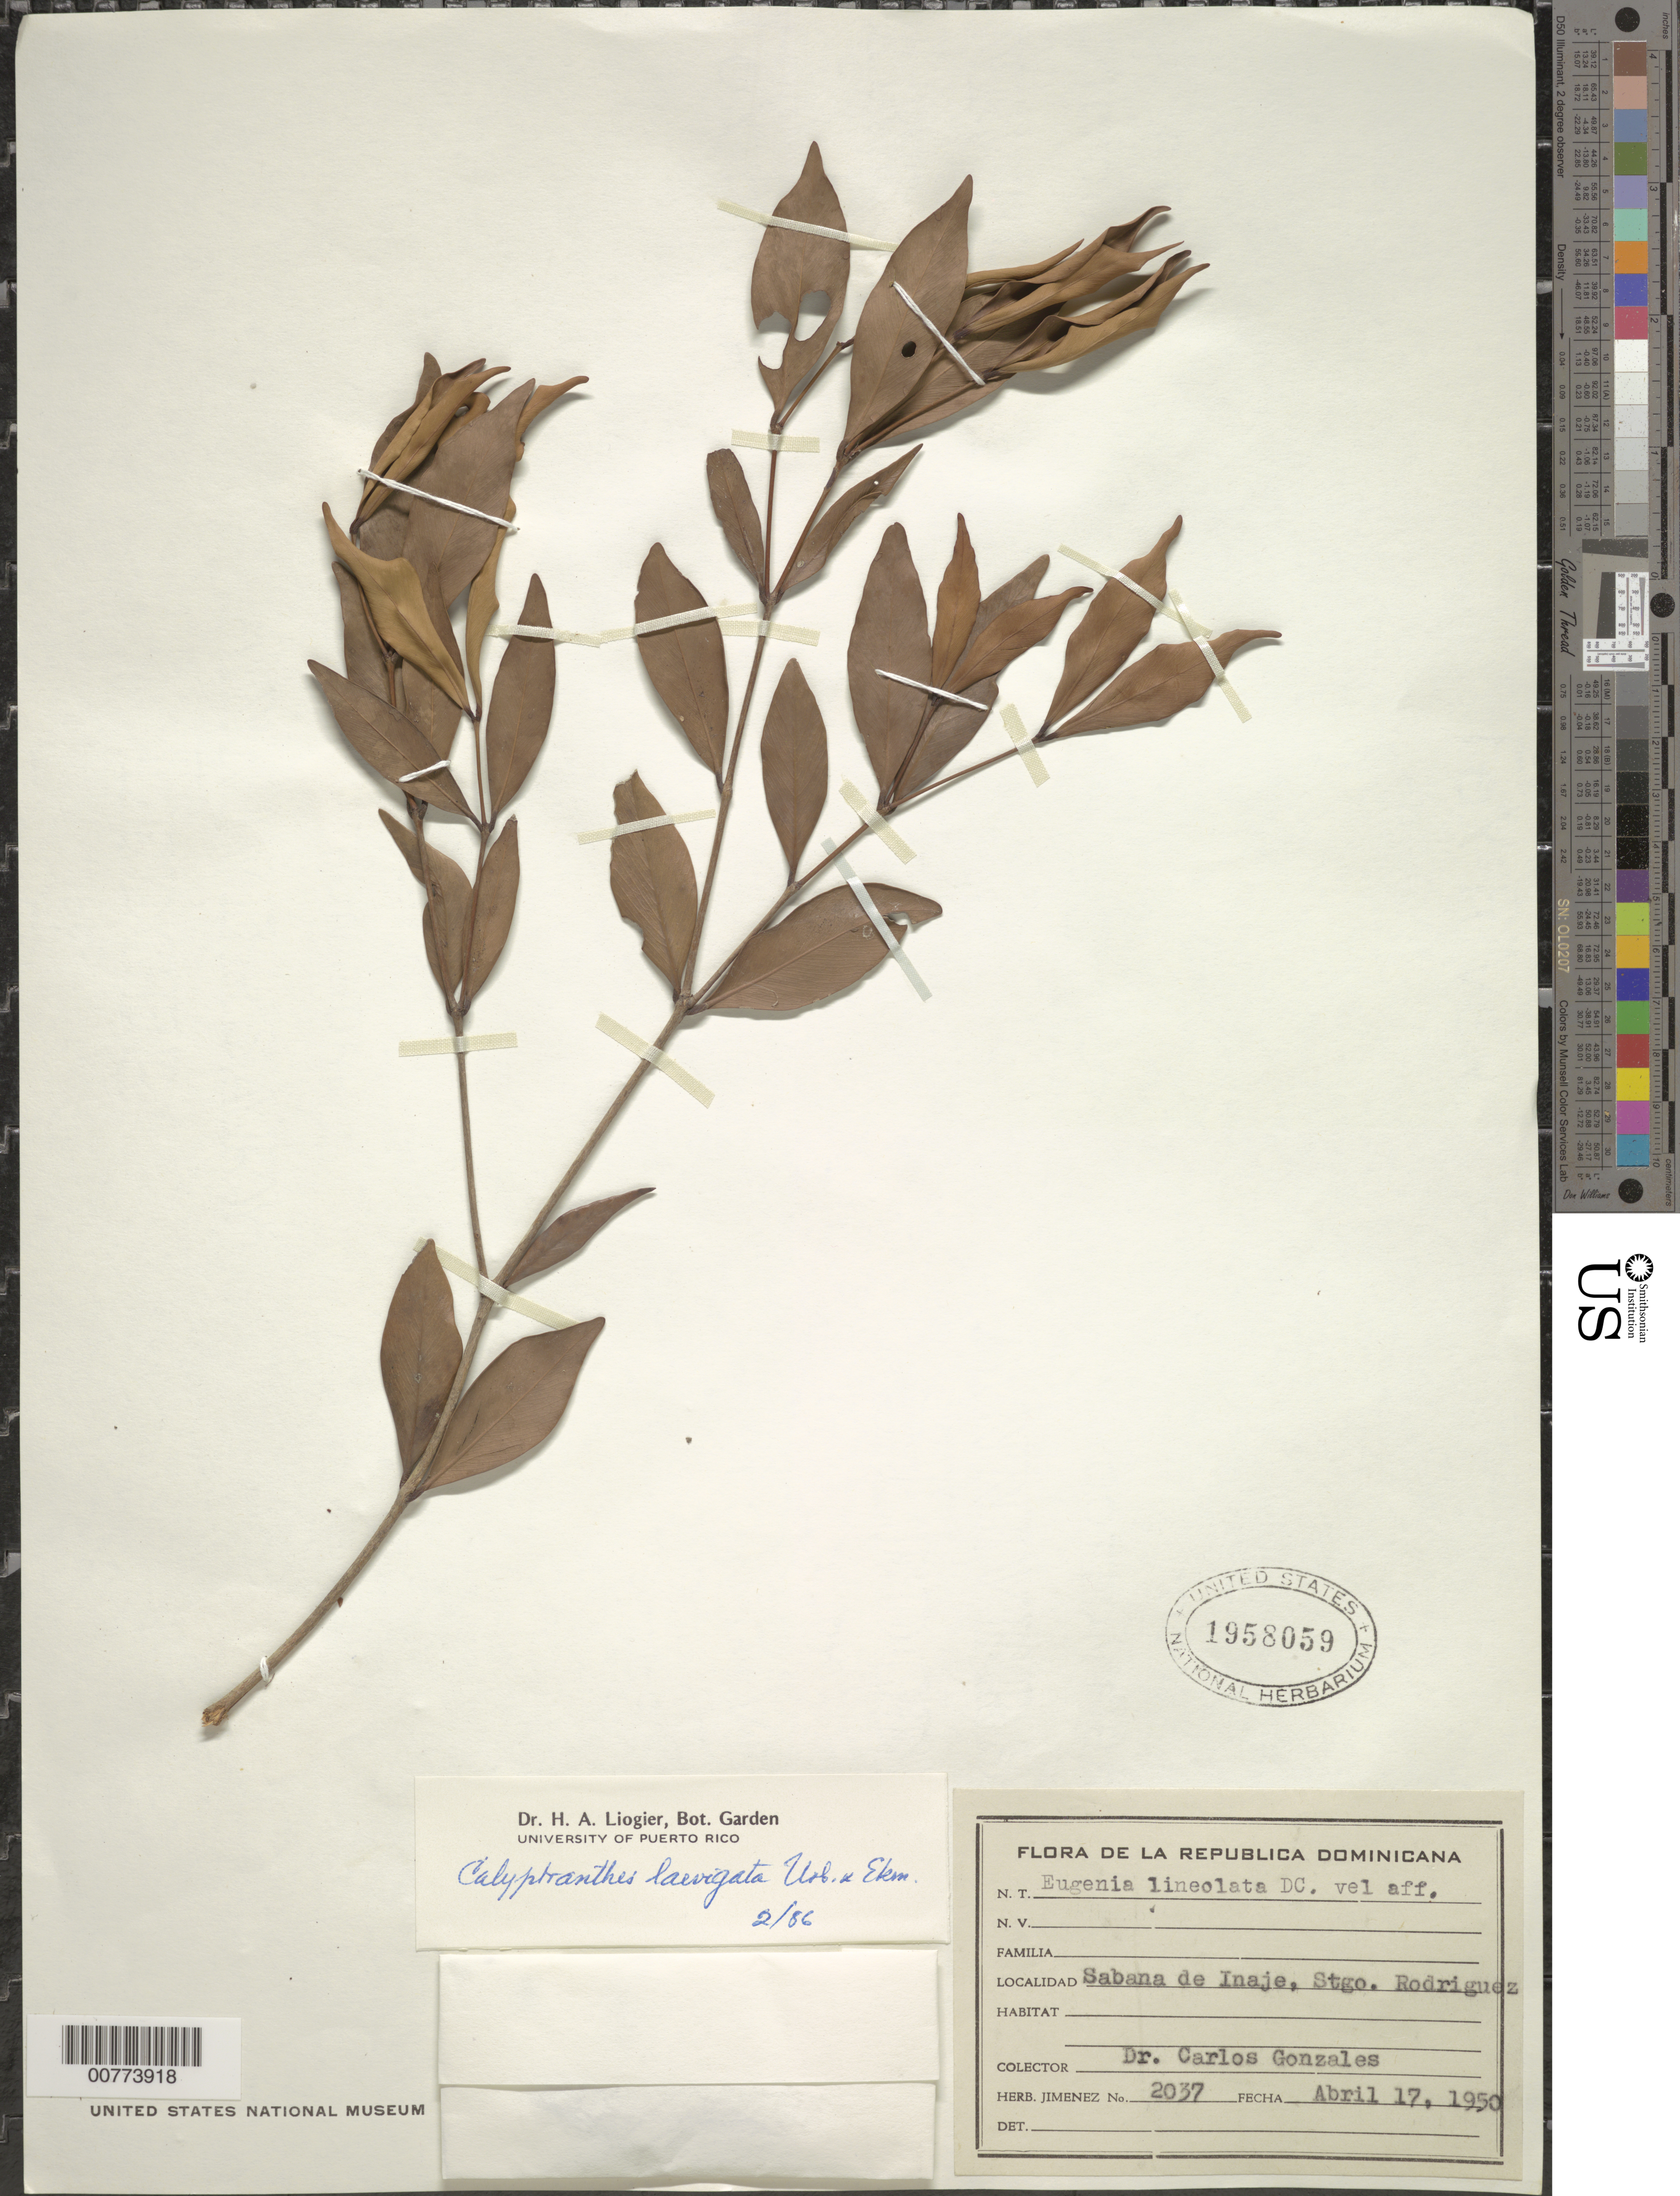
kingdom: Plantae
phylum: Tracheophyta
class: Magnoliopsida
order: Myrtales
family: Myrtaceae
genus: Myrcia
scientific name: Myrcia neolaevigata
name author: K. Campbell & Peguero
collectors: C. Gonzalez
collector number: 2037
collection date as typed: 17 Apr 1950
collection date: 1950-04-17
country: Dominican Republic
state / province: Santiago Rodríguez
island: Hispaniola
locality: Sabana de Inaje.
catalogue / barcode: US 1958059